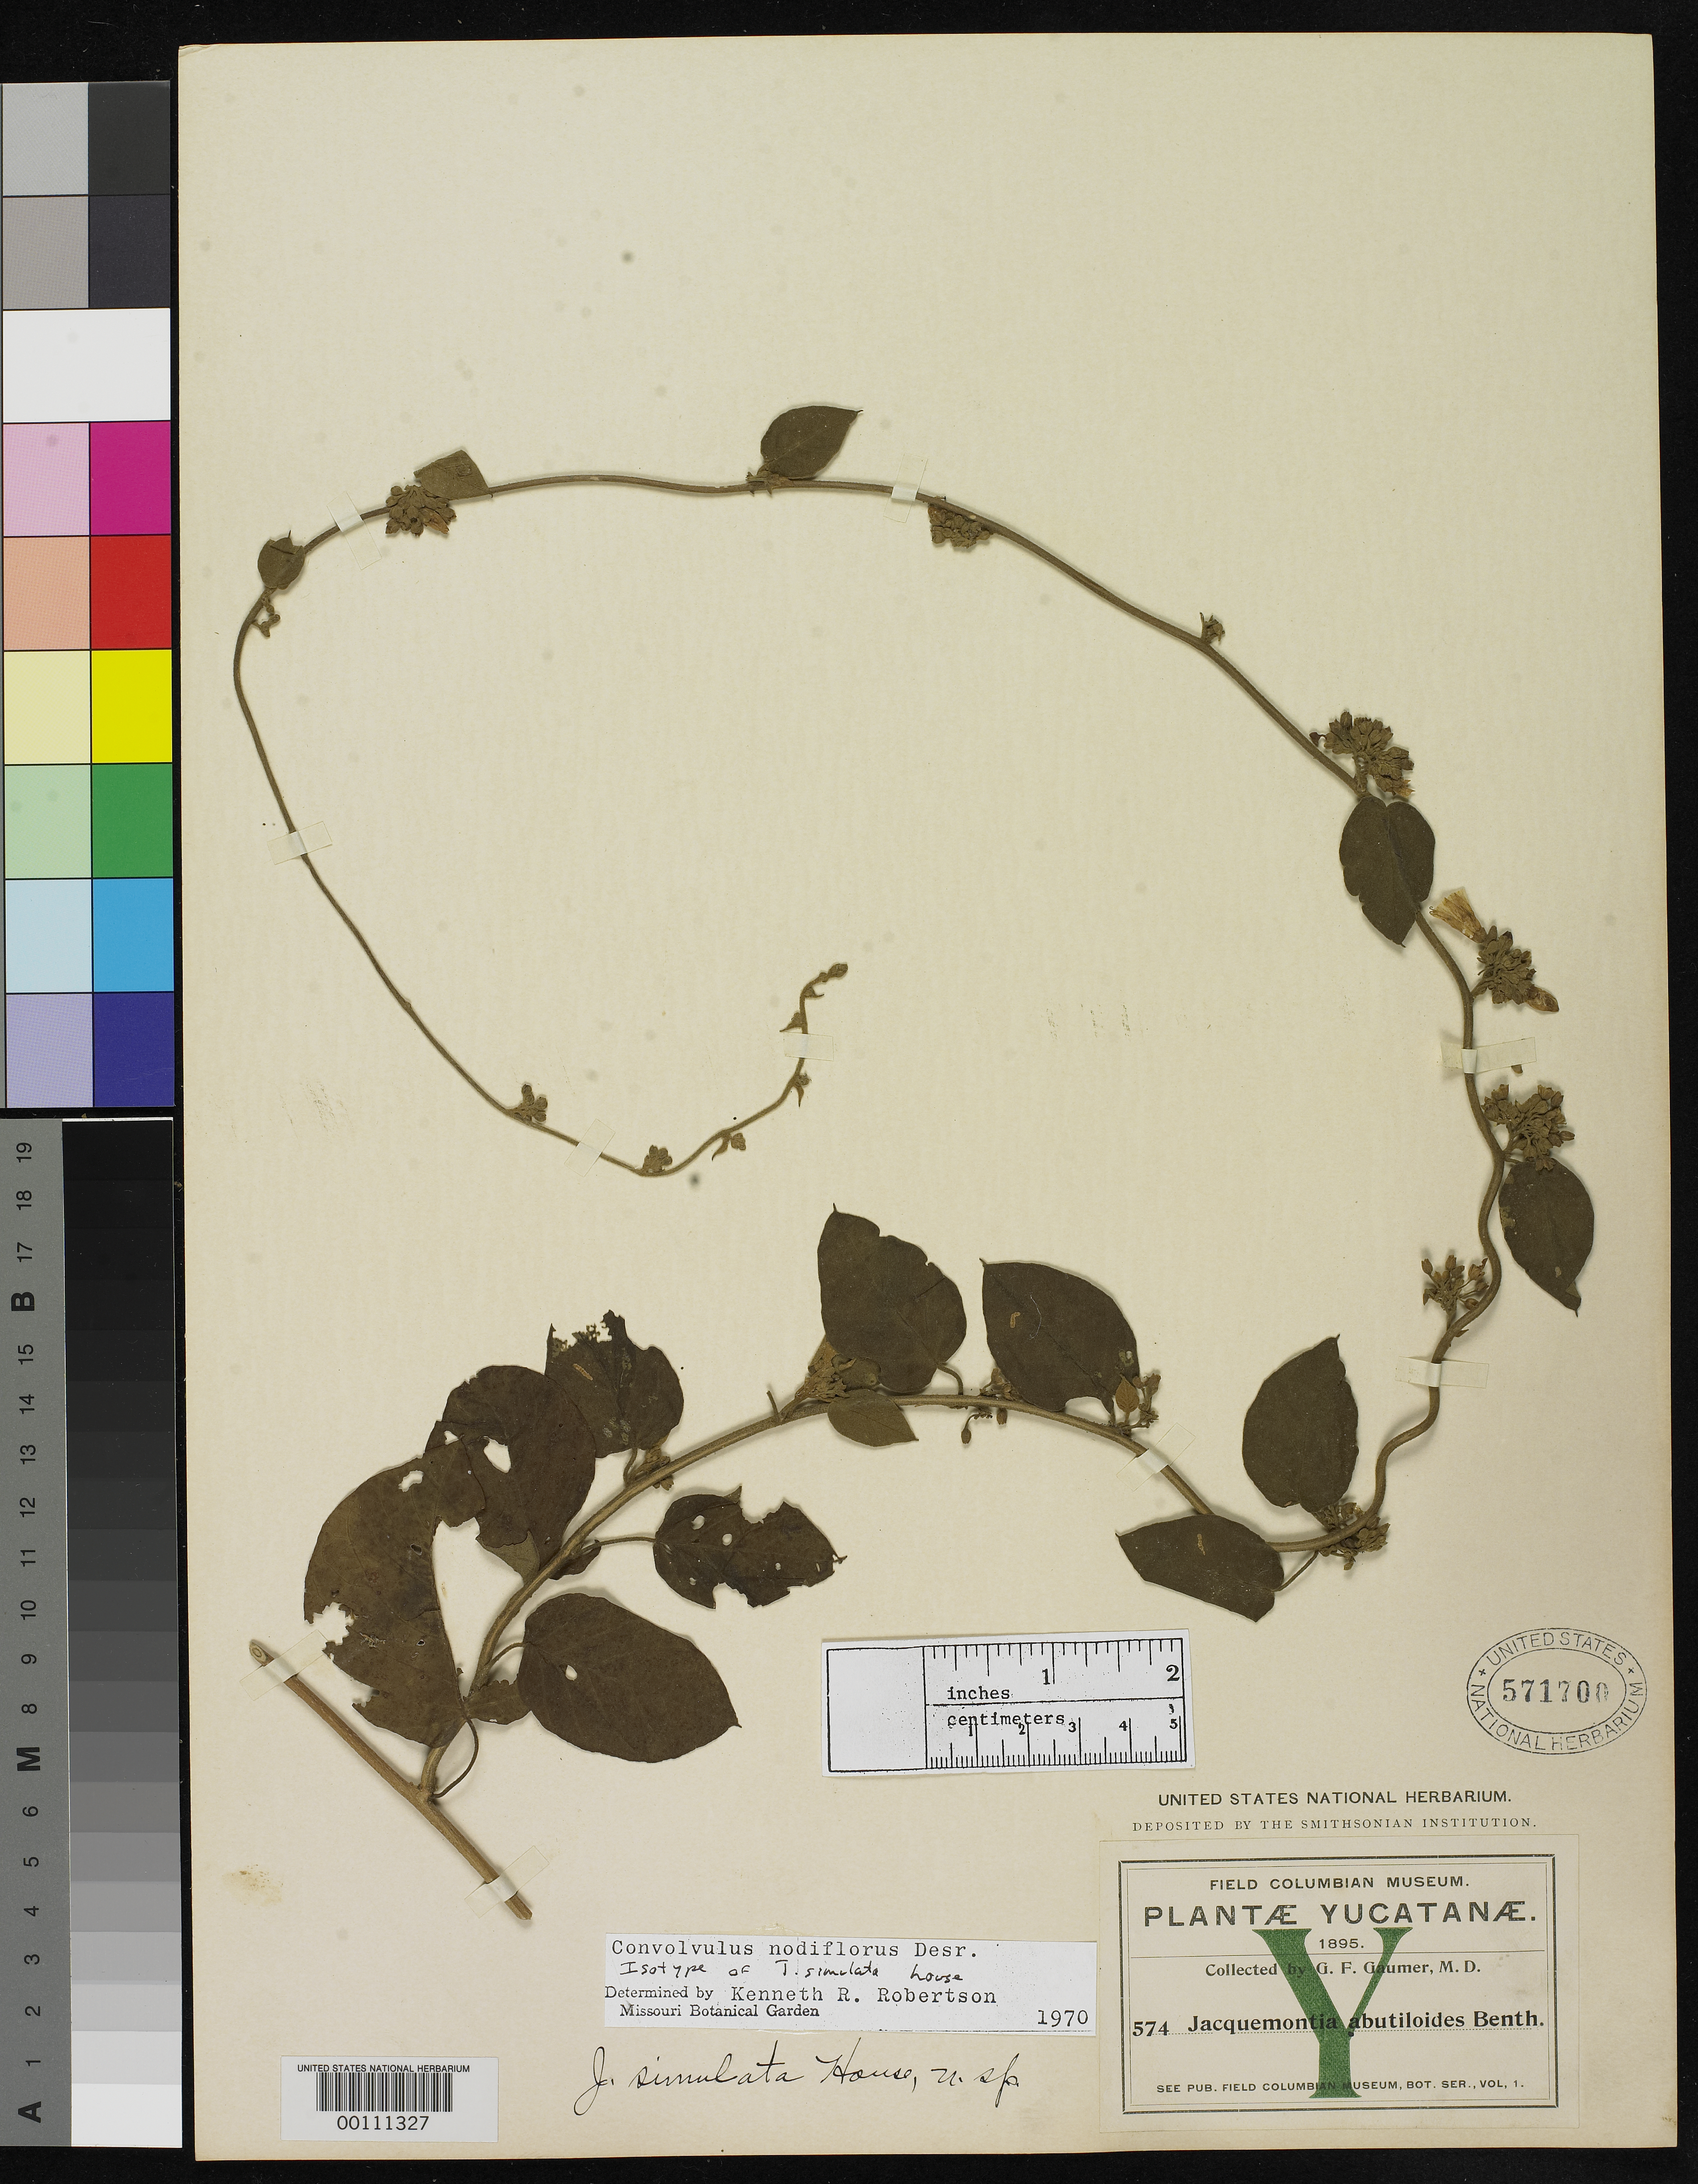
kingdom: Plantae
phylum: Tracheophyta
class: Magnoliopsida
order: Solanales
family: Convolvulaceae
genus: Jacquemontia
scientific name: Jacquemontia simulata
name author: House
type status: Isotype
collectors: G. F. Gaumer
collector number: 574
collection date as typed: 1895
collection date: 1895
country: Mexico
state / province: Yucatán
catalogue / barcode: US 571700